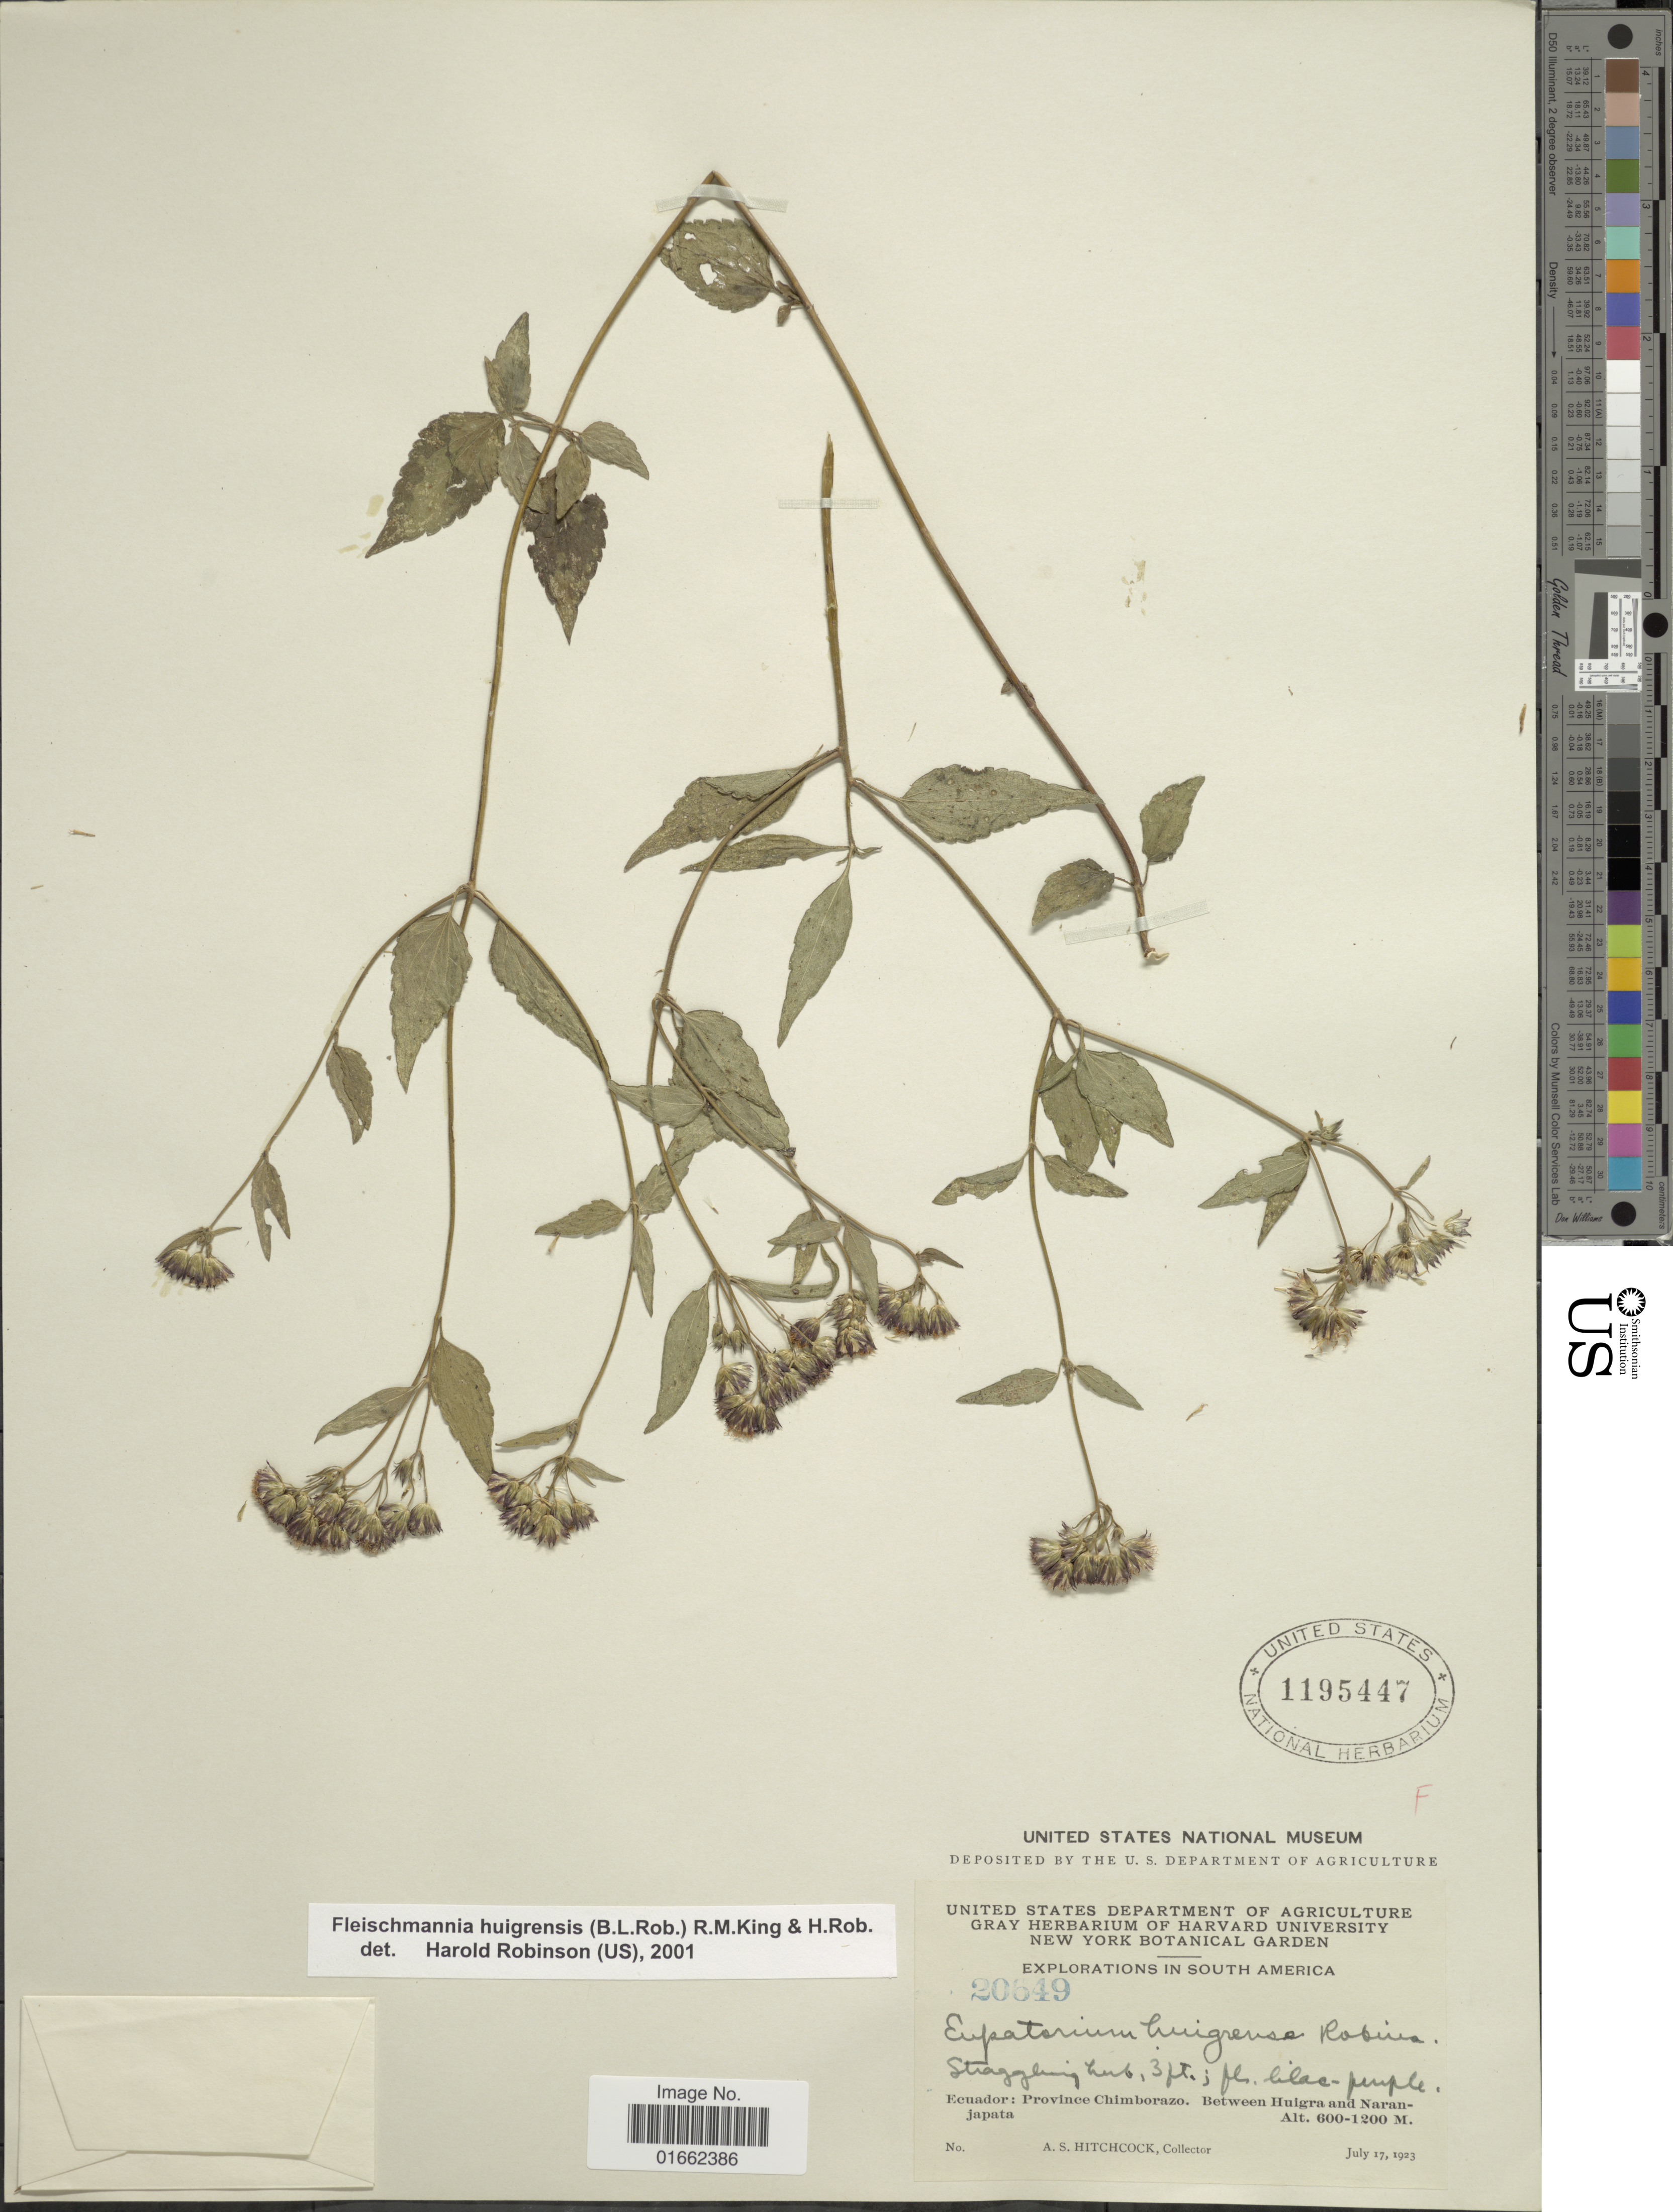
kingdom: Plantae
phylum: Tracheophyta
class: Magnoliopsida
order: Asterales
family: Asteraceae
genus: Fleischmannia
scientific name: Fleischmannia obscurifolia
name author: (Hieron.) R.M. King & H. Rob.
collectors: A. S. Hitchcock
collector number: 20649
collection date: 1923-07-17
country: Ecuador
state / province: Chimborazo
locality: Ecuador: Province Chimborazo. Between Huigra and Naranjapata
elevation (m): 600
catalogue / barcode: US 1195447